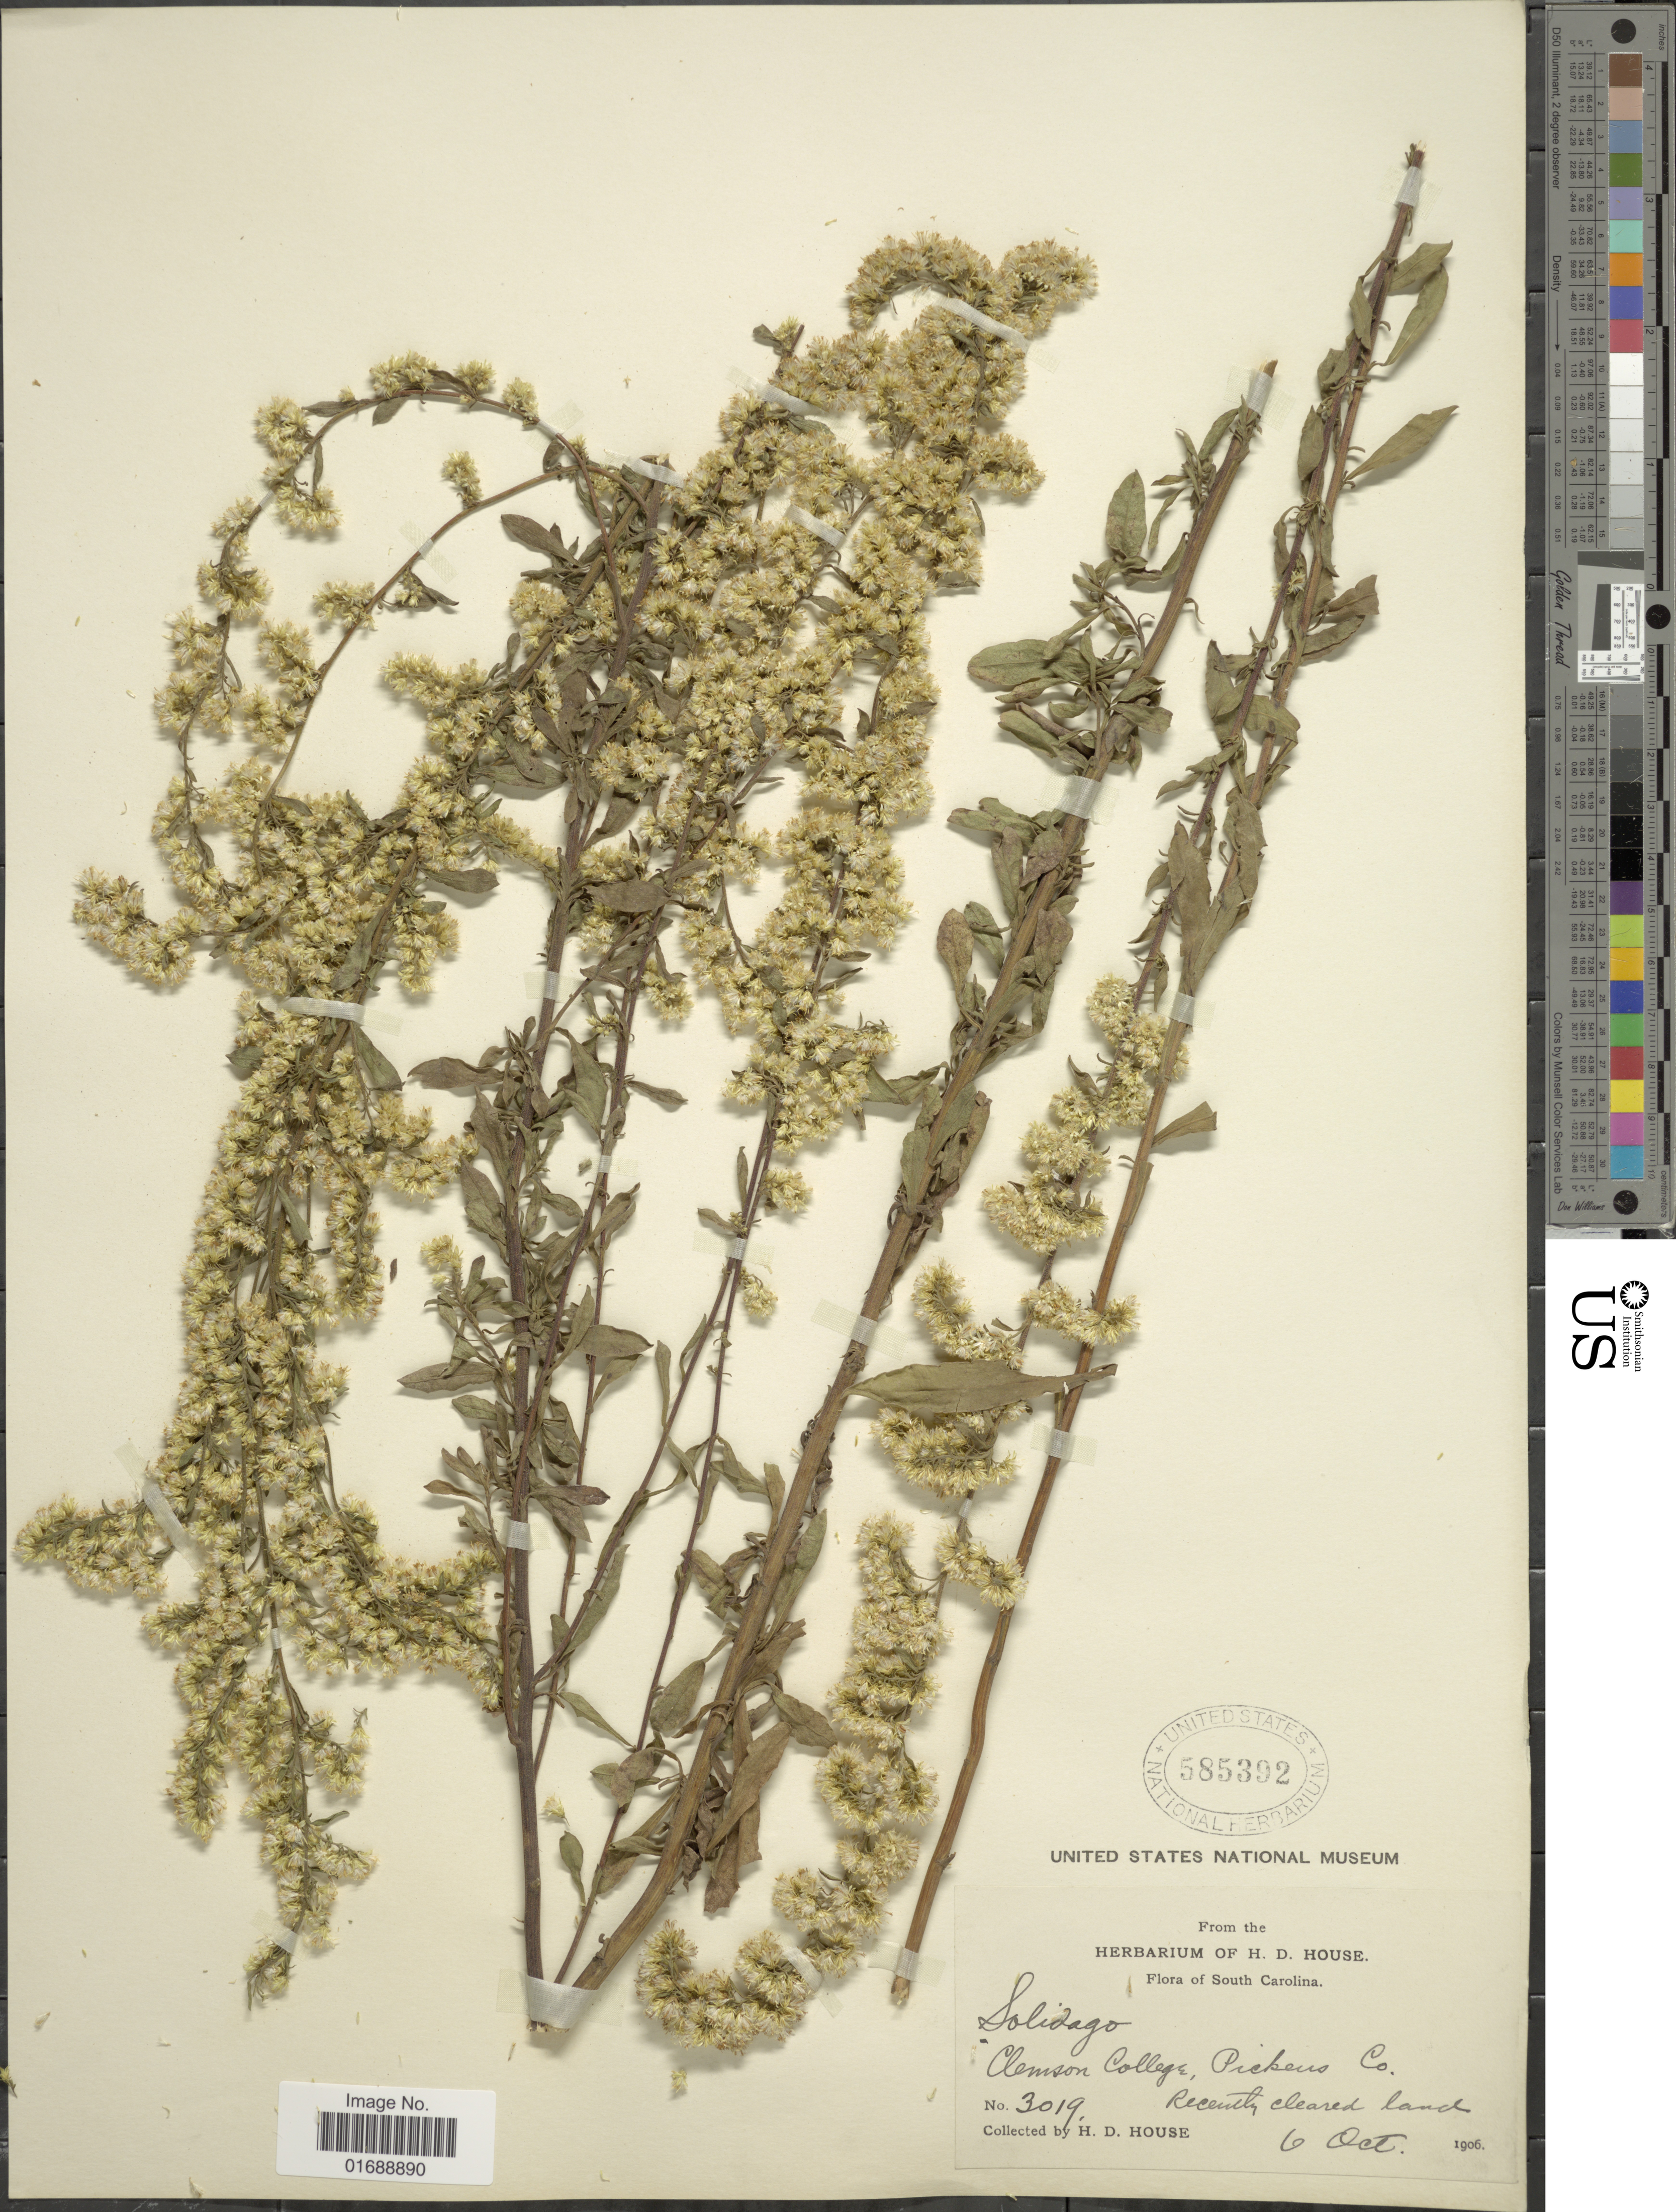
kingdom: Plantae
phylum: Tracheophyta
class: Magnoliopsida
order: Asterales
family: Asteraceae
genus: Solidago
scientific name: Solidago nemoralis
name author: Aiton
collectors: H. D. House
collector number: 3019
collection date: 1906-10-06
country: United States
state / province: South Carolina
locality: Clemson College, Pickens Co.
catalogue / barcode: US 585392